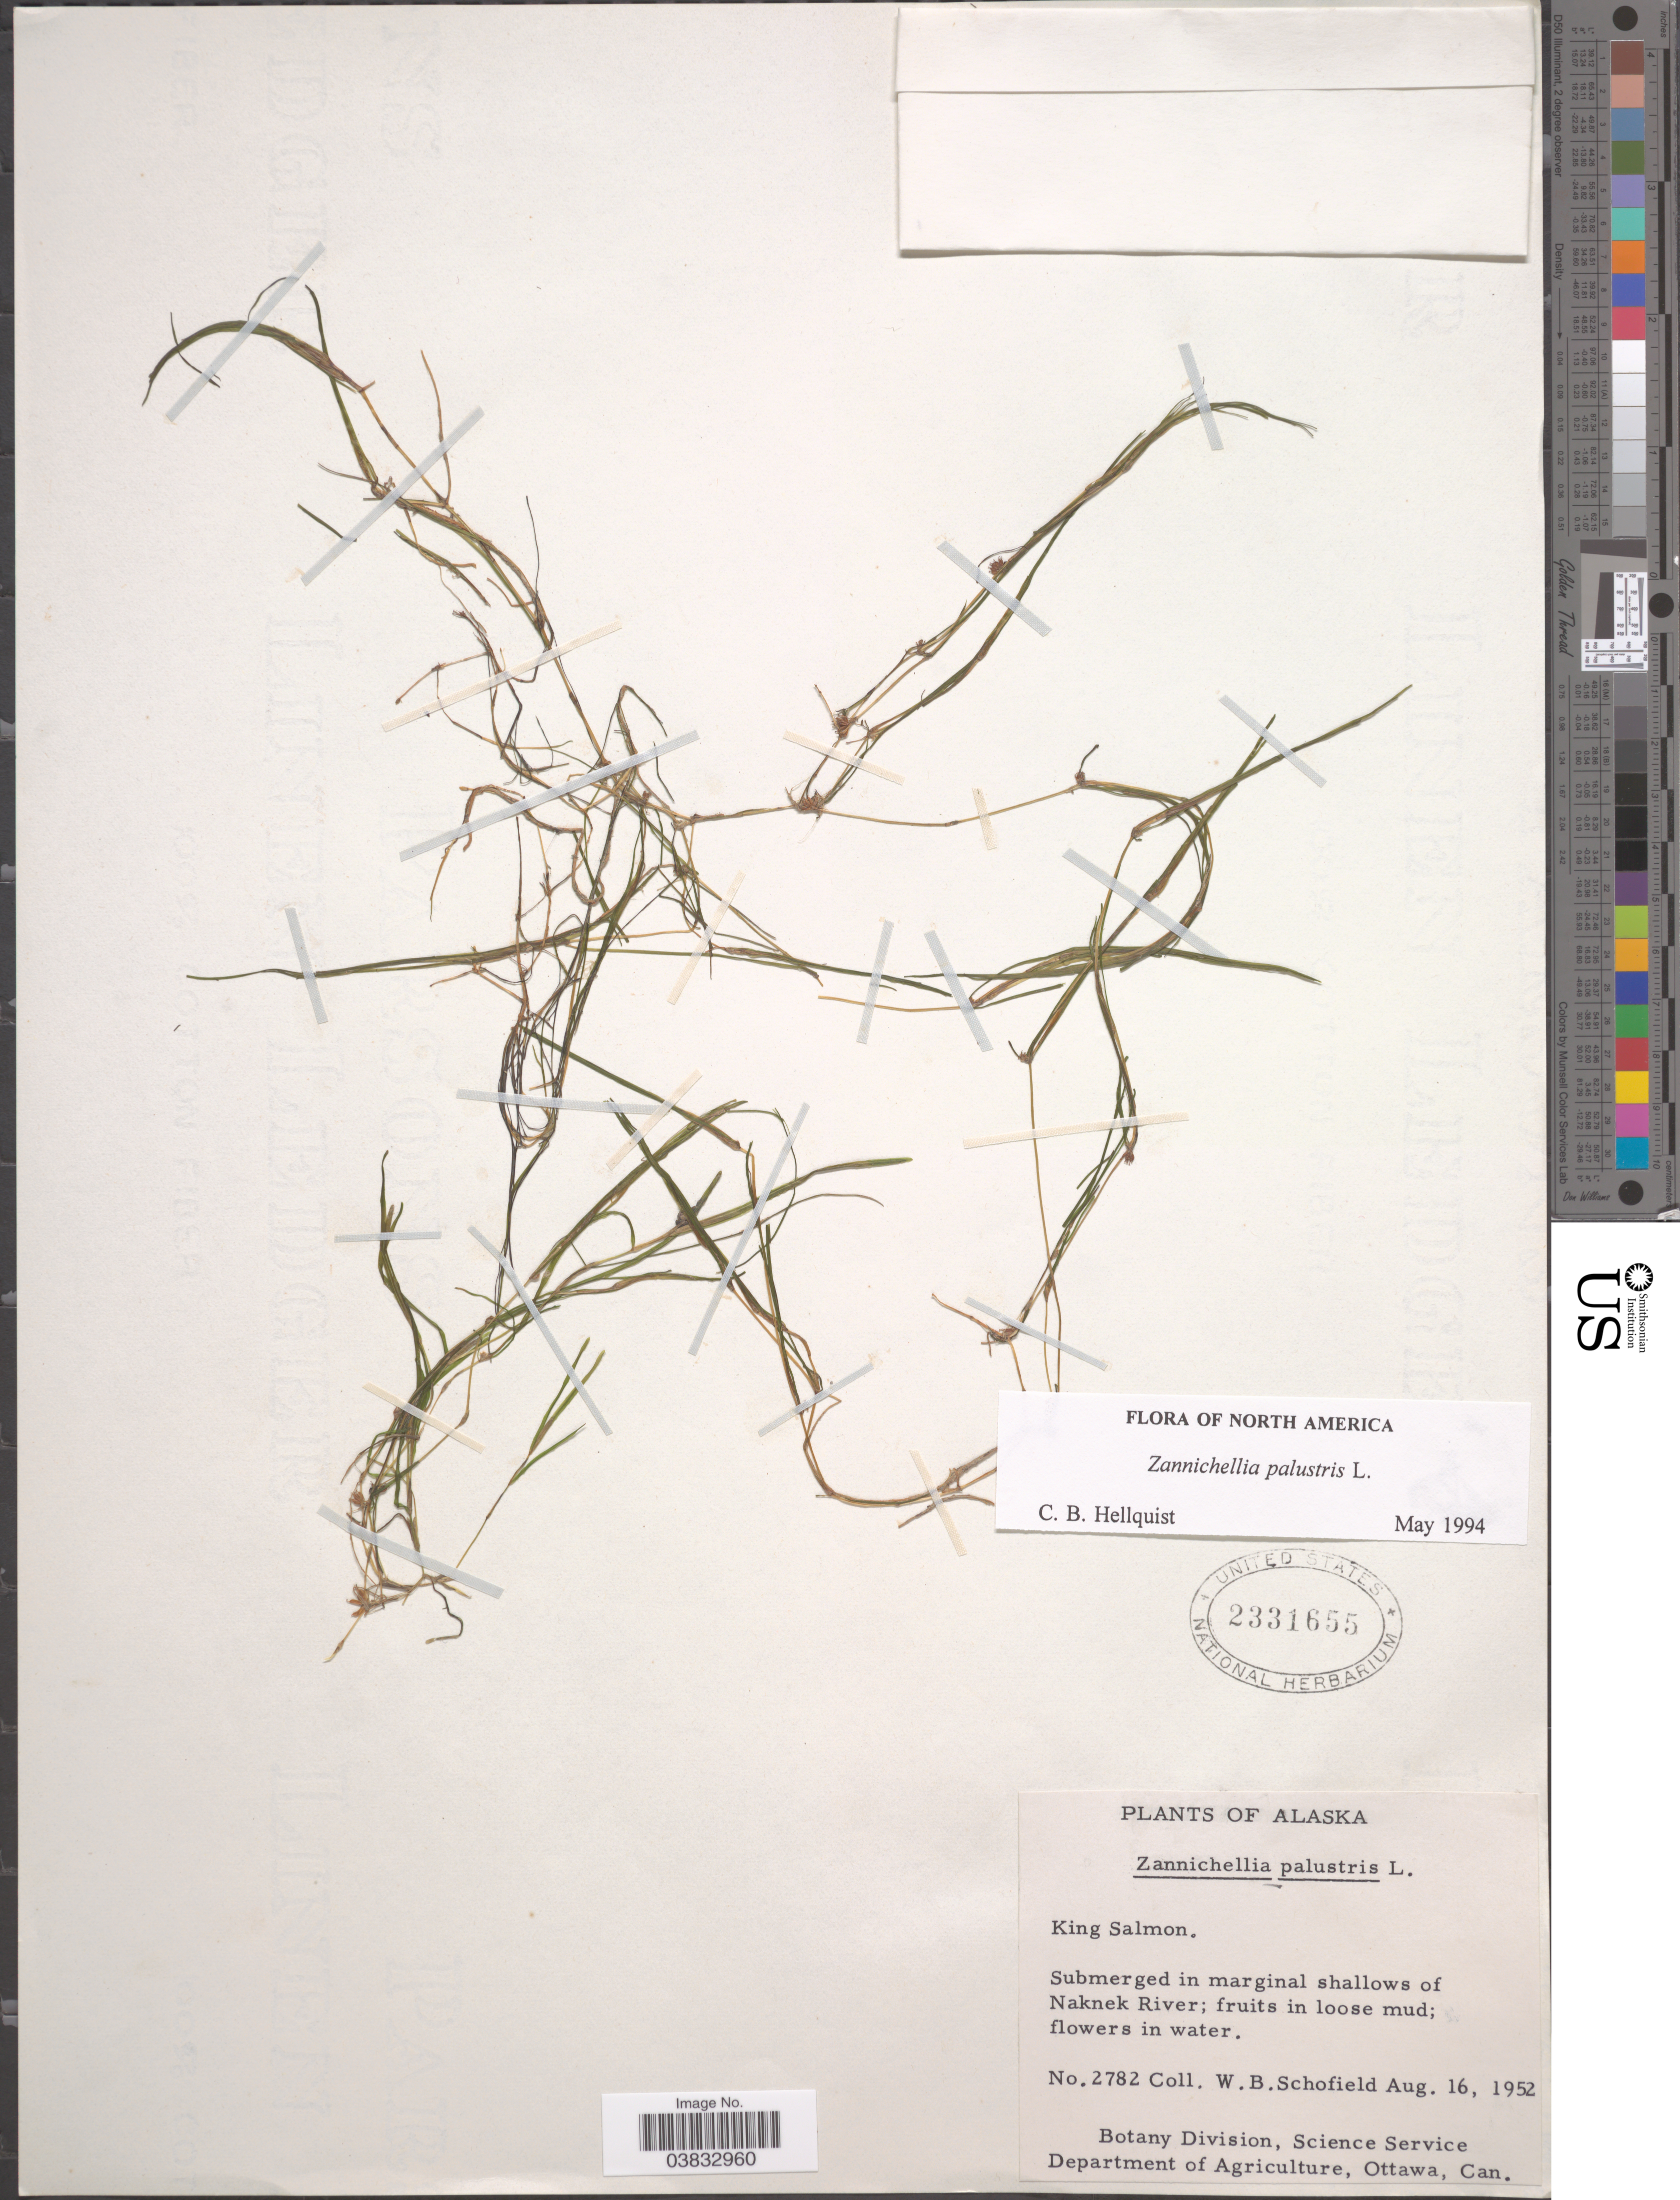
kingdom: Plantae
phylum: Tracheophyta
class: Liliopsida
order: Alismatales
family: Potamogetonaceae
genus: Zannichellia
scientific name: Zannichellia palustris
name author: L.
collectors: W. Schofield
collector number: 2782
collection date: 1952-08-16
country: United States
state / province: Alaska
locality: King Salmon. Submerged in marginal shallows of Naknek River.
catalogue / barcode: US 2331655